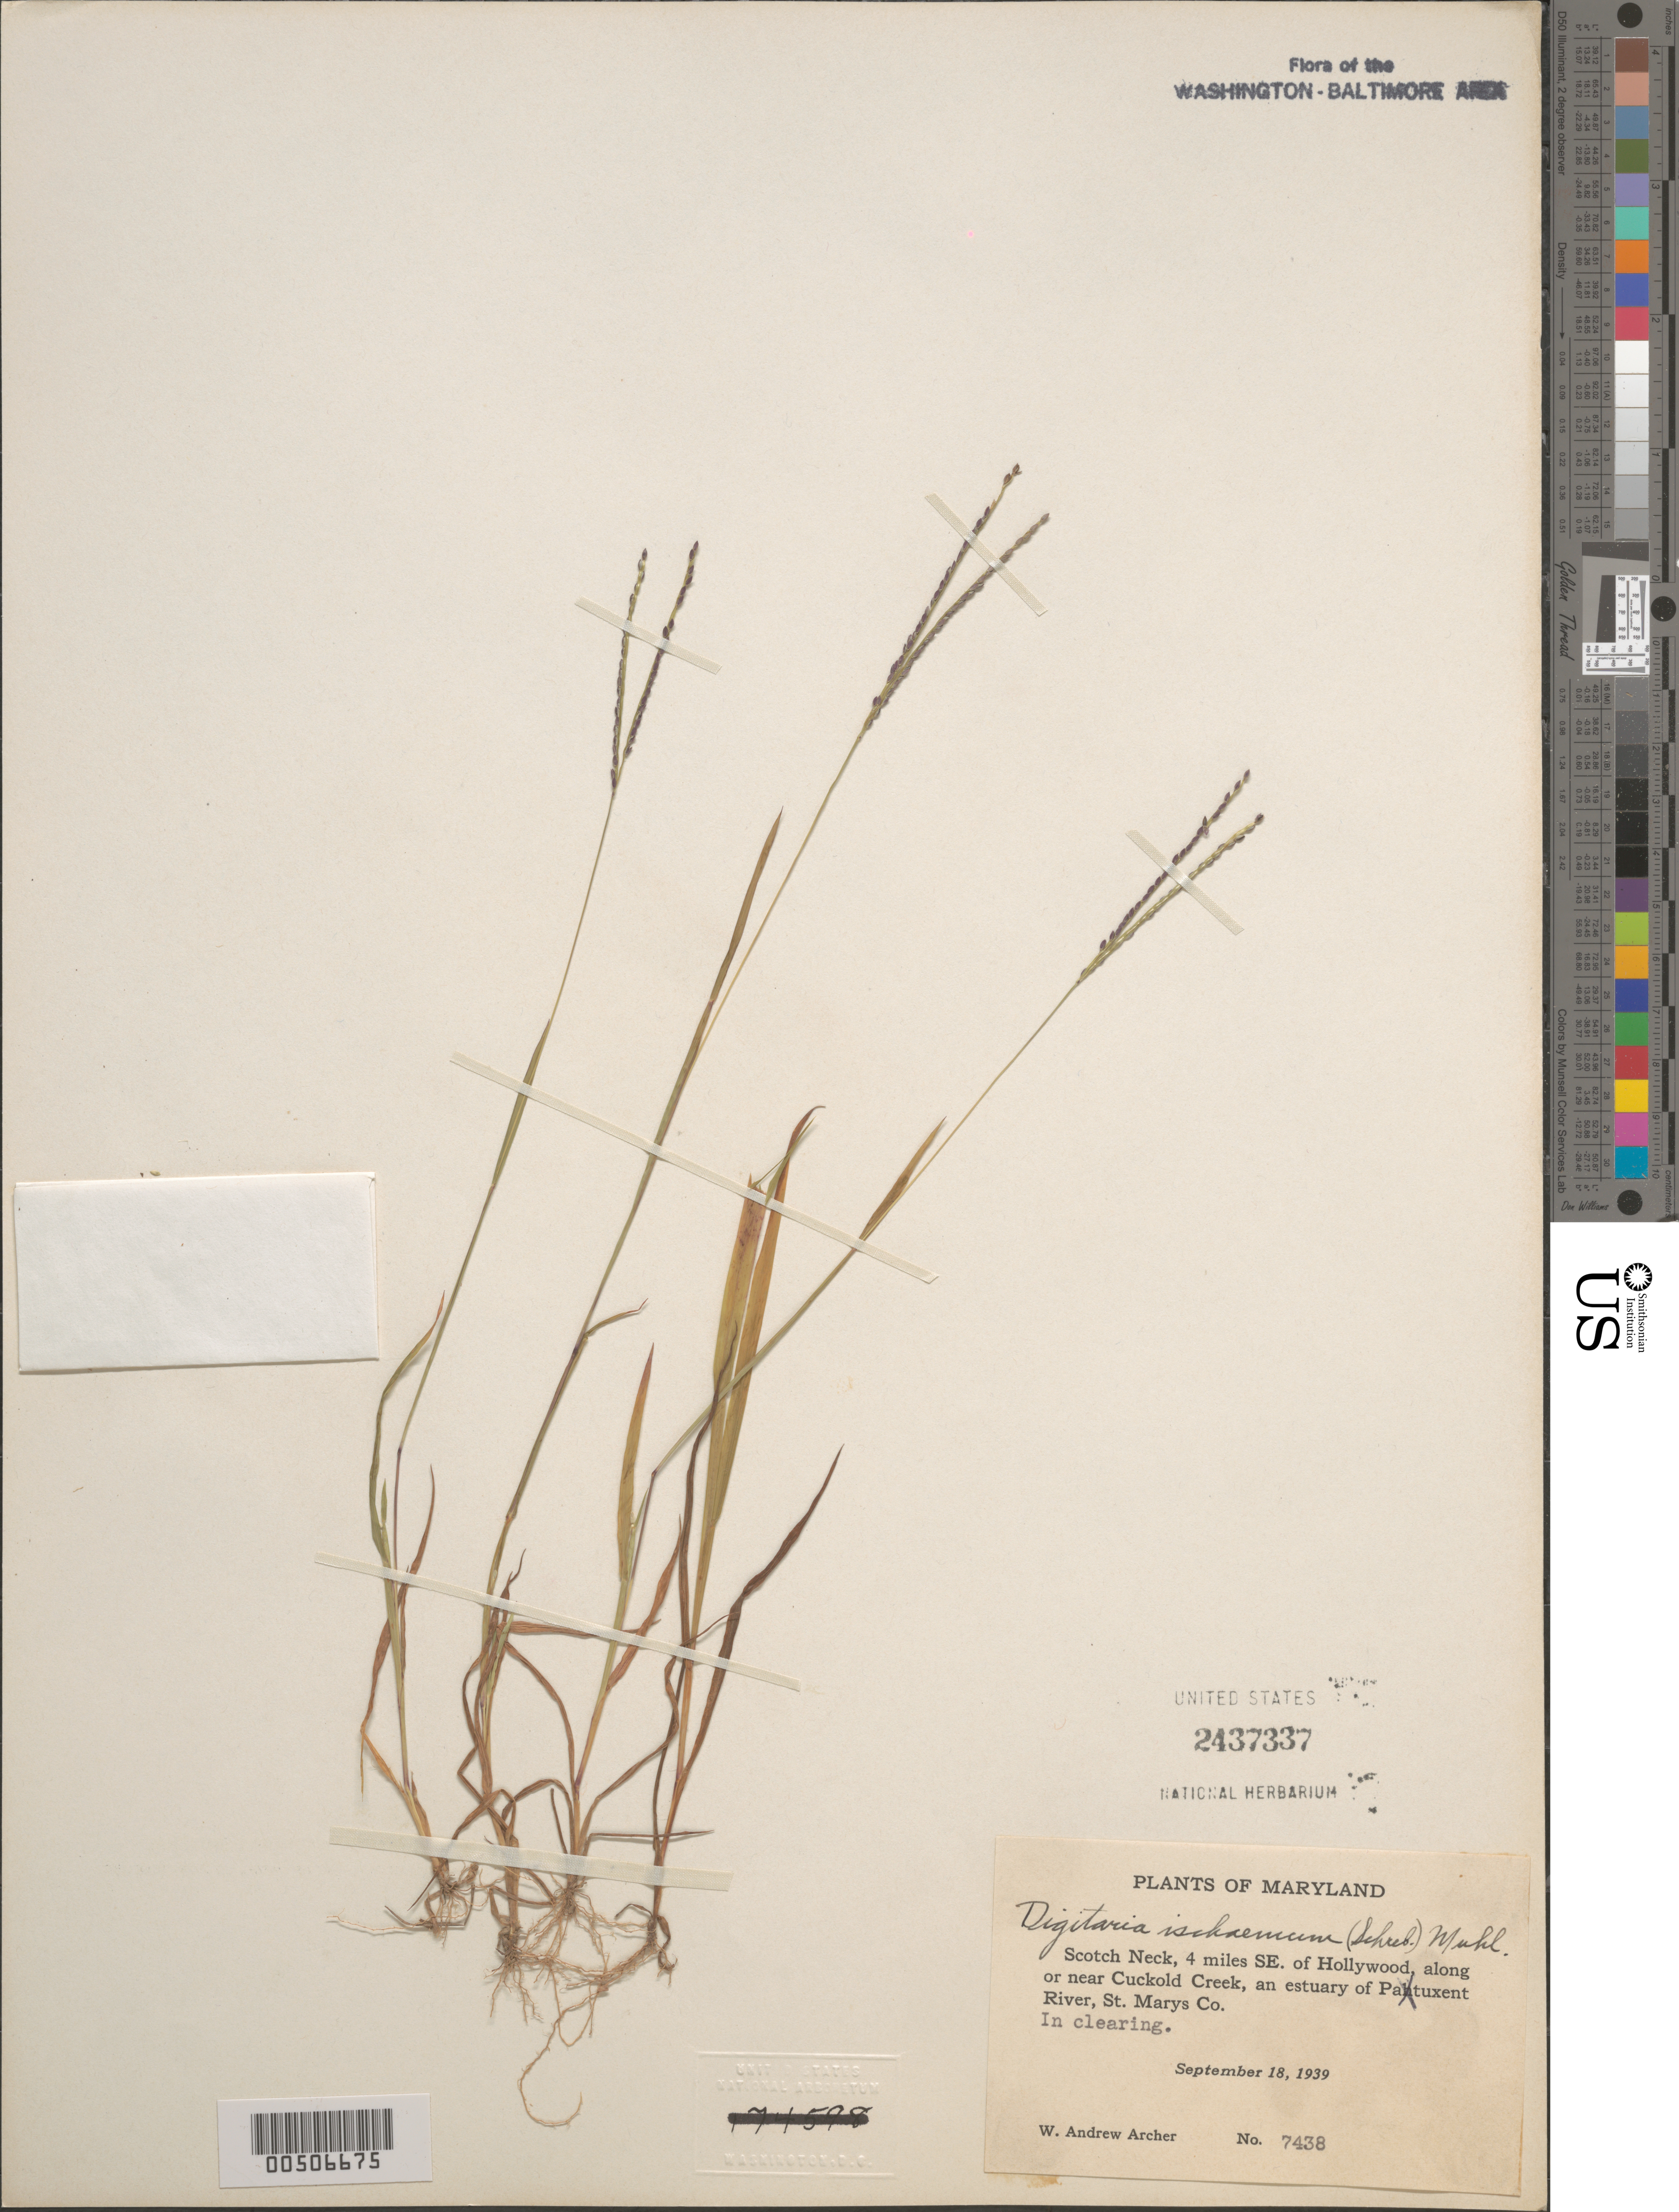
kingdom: Plantae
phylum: Tracheophyta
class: Liliopsida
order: Poales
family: Poaceae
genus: Digitaria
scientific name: Digitaria ischaemum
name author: (Schreber) Schreber ex Muhl.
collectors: W. A. Archer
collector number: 7438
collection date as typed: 18 Sep 1939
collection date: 1939-09-18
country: United States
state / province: Maryland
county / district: St. Mary's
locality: Scotch Neck, SE of Hollywood, near Cockold Creek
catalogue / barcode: US 2437337